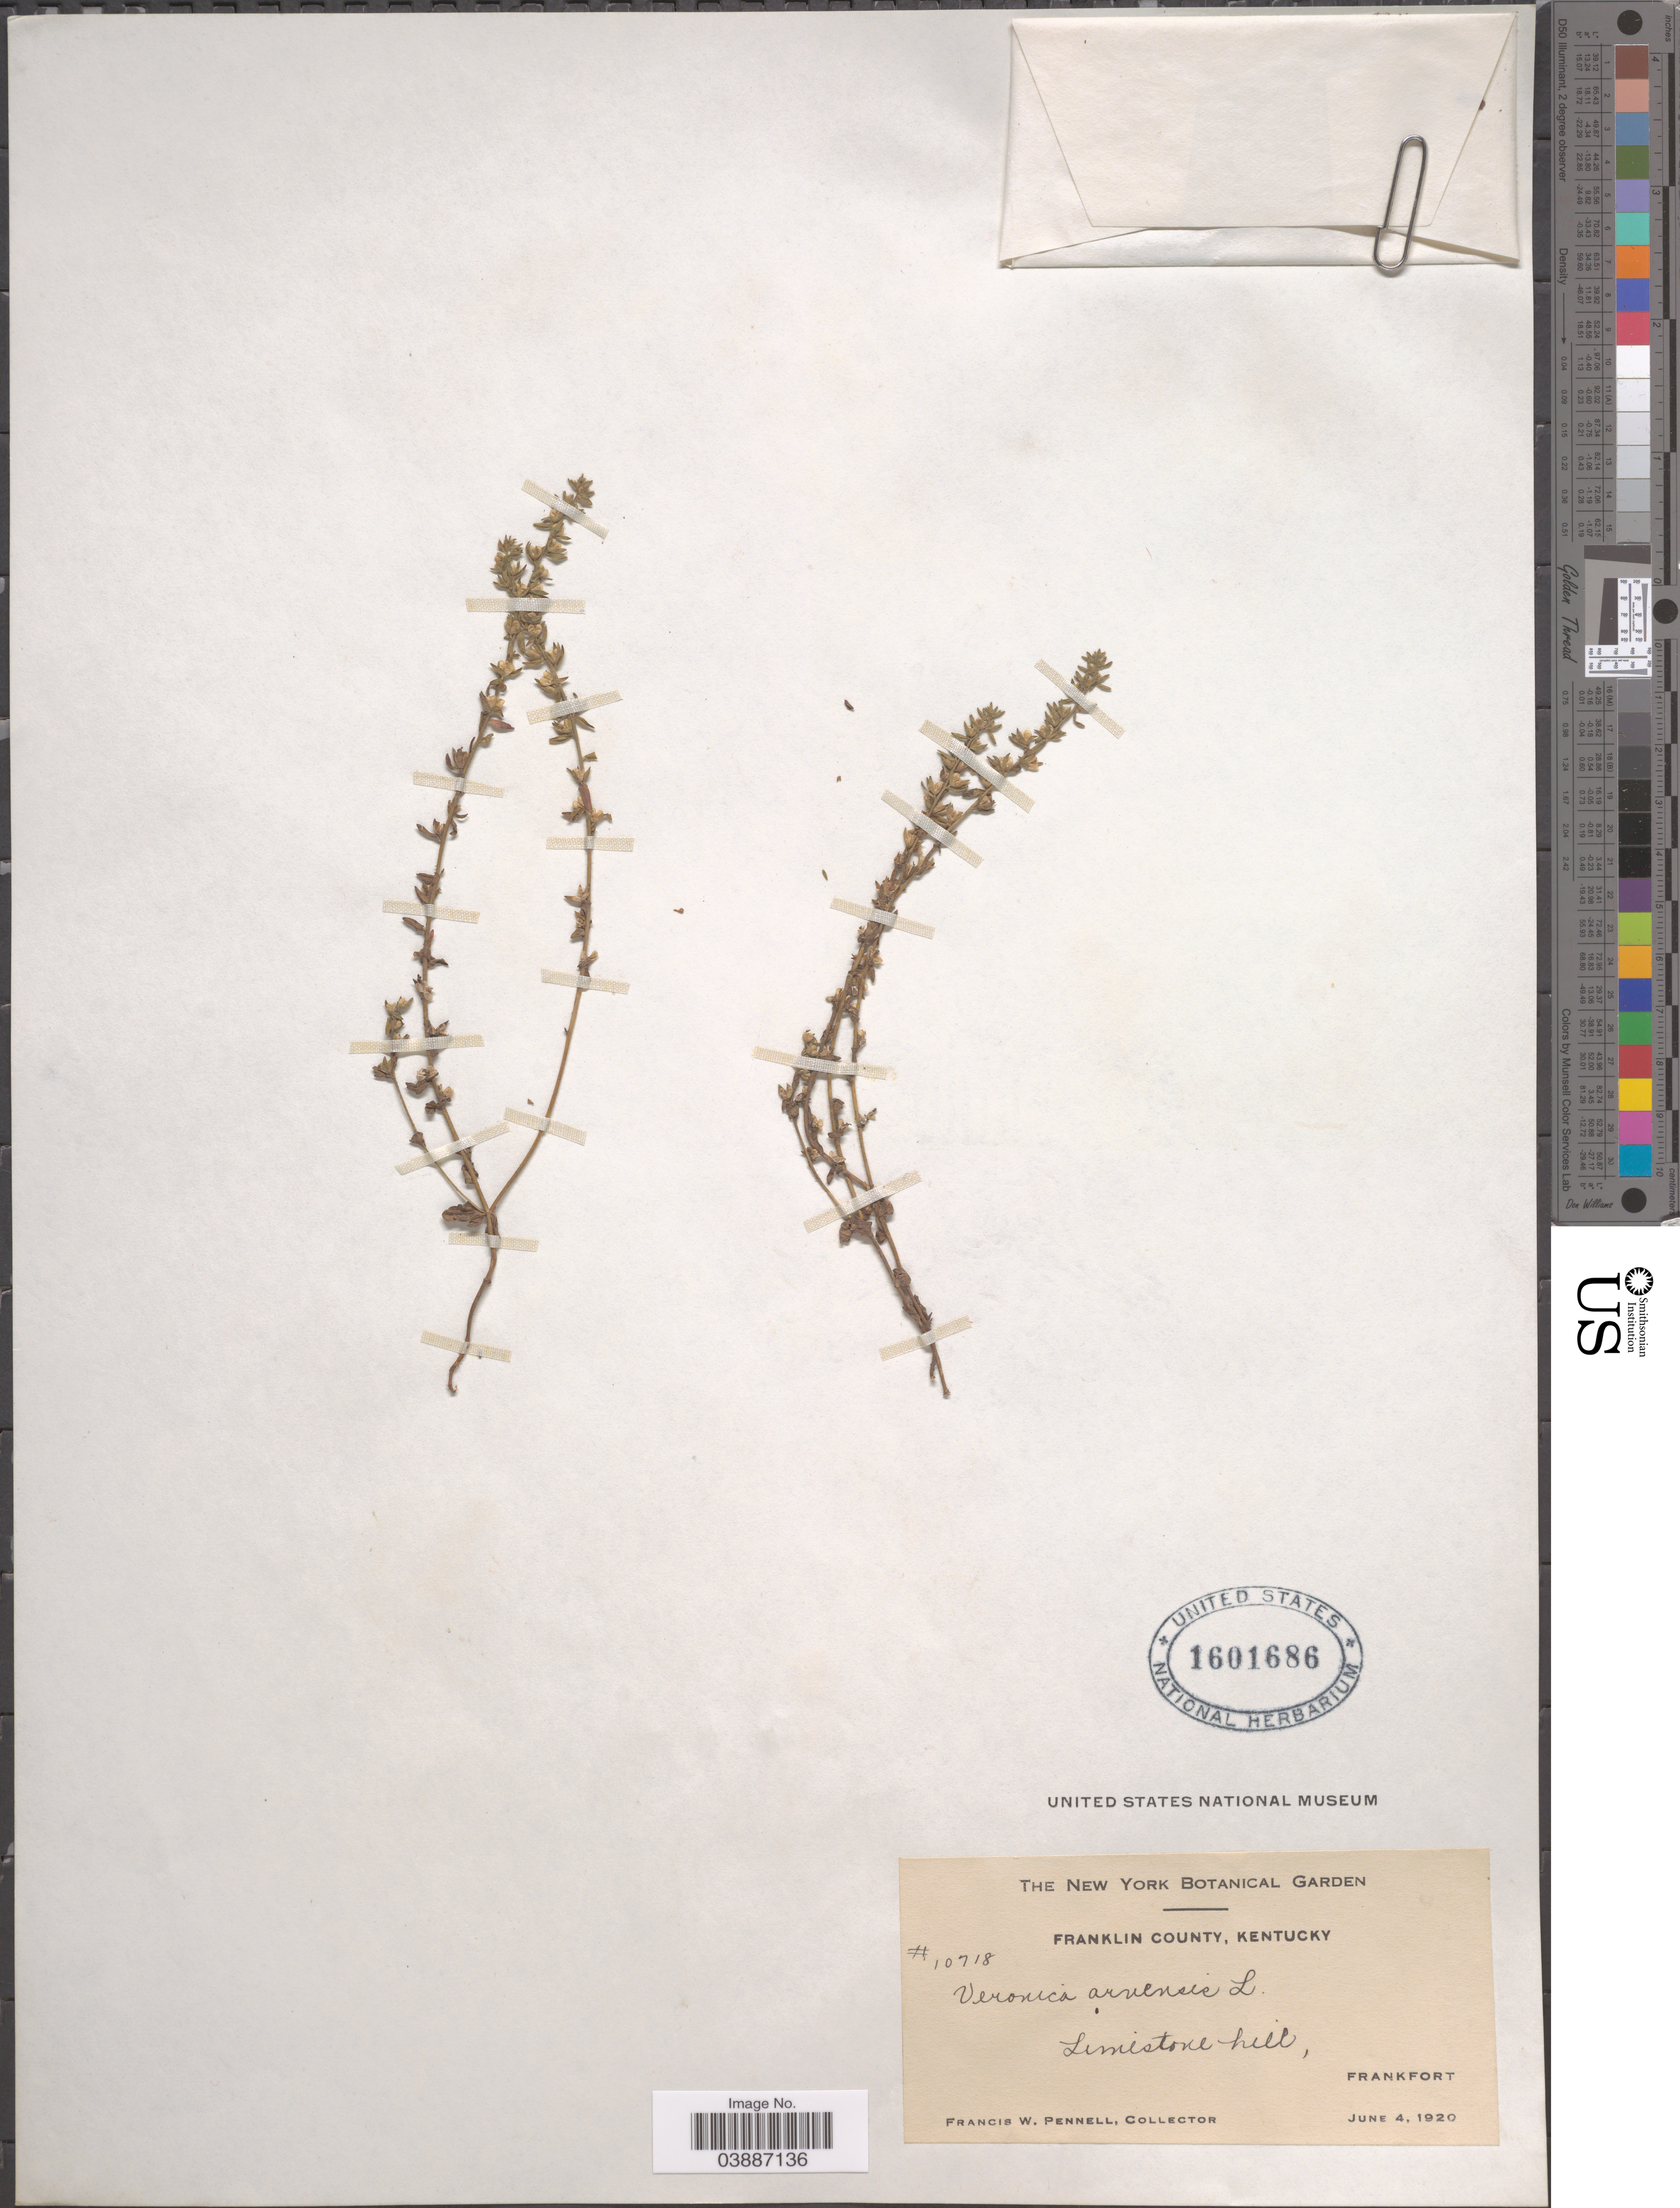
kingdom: Plantae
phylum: Tracheophyta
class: Magnoliopsida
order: Lamiales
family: Plantaginaceae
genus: Veronica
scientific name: Veronica arvensis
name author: L.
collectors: F. W. Pennell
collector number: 10718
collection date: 1920-06-04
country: United States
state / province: Kentucky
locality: Franklin County. Limestone hill, Frankfort.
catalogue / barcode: US 1601686